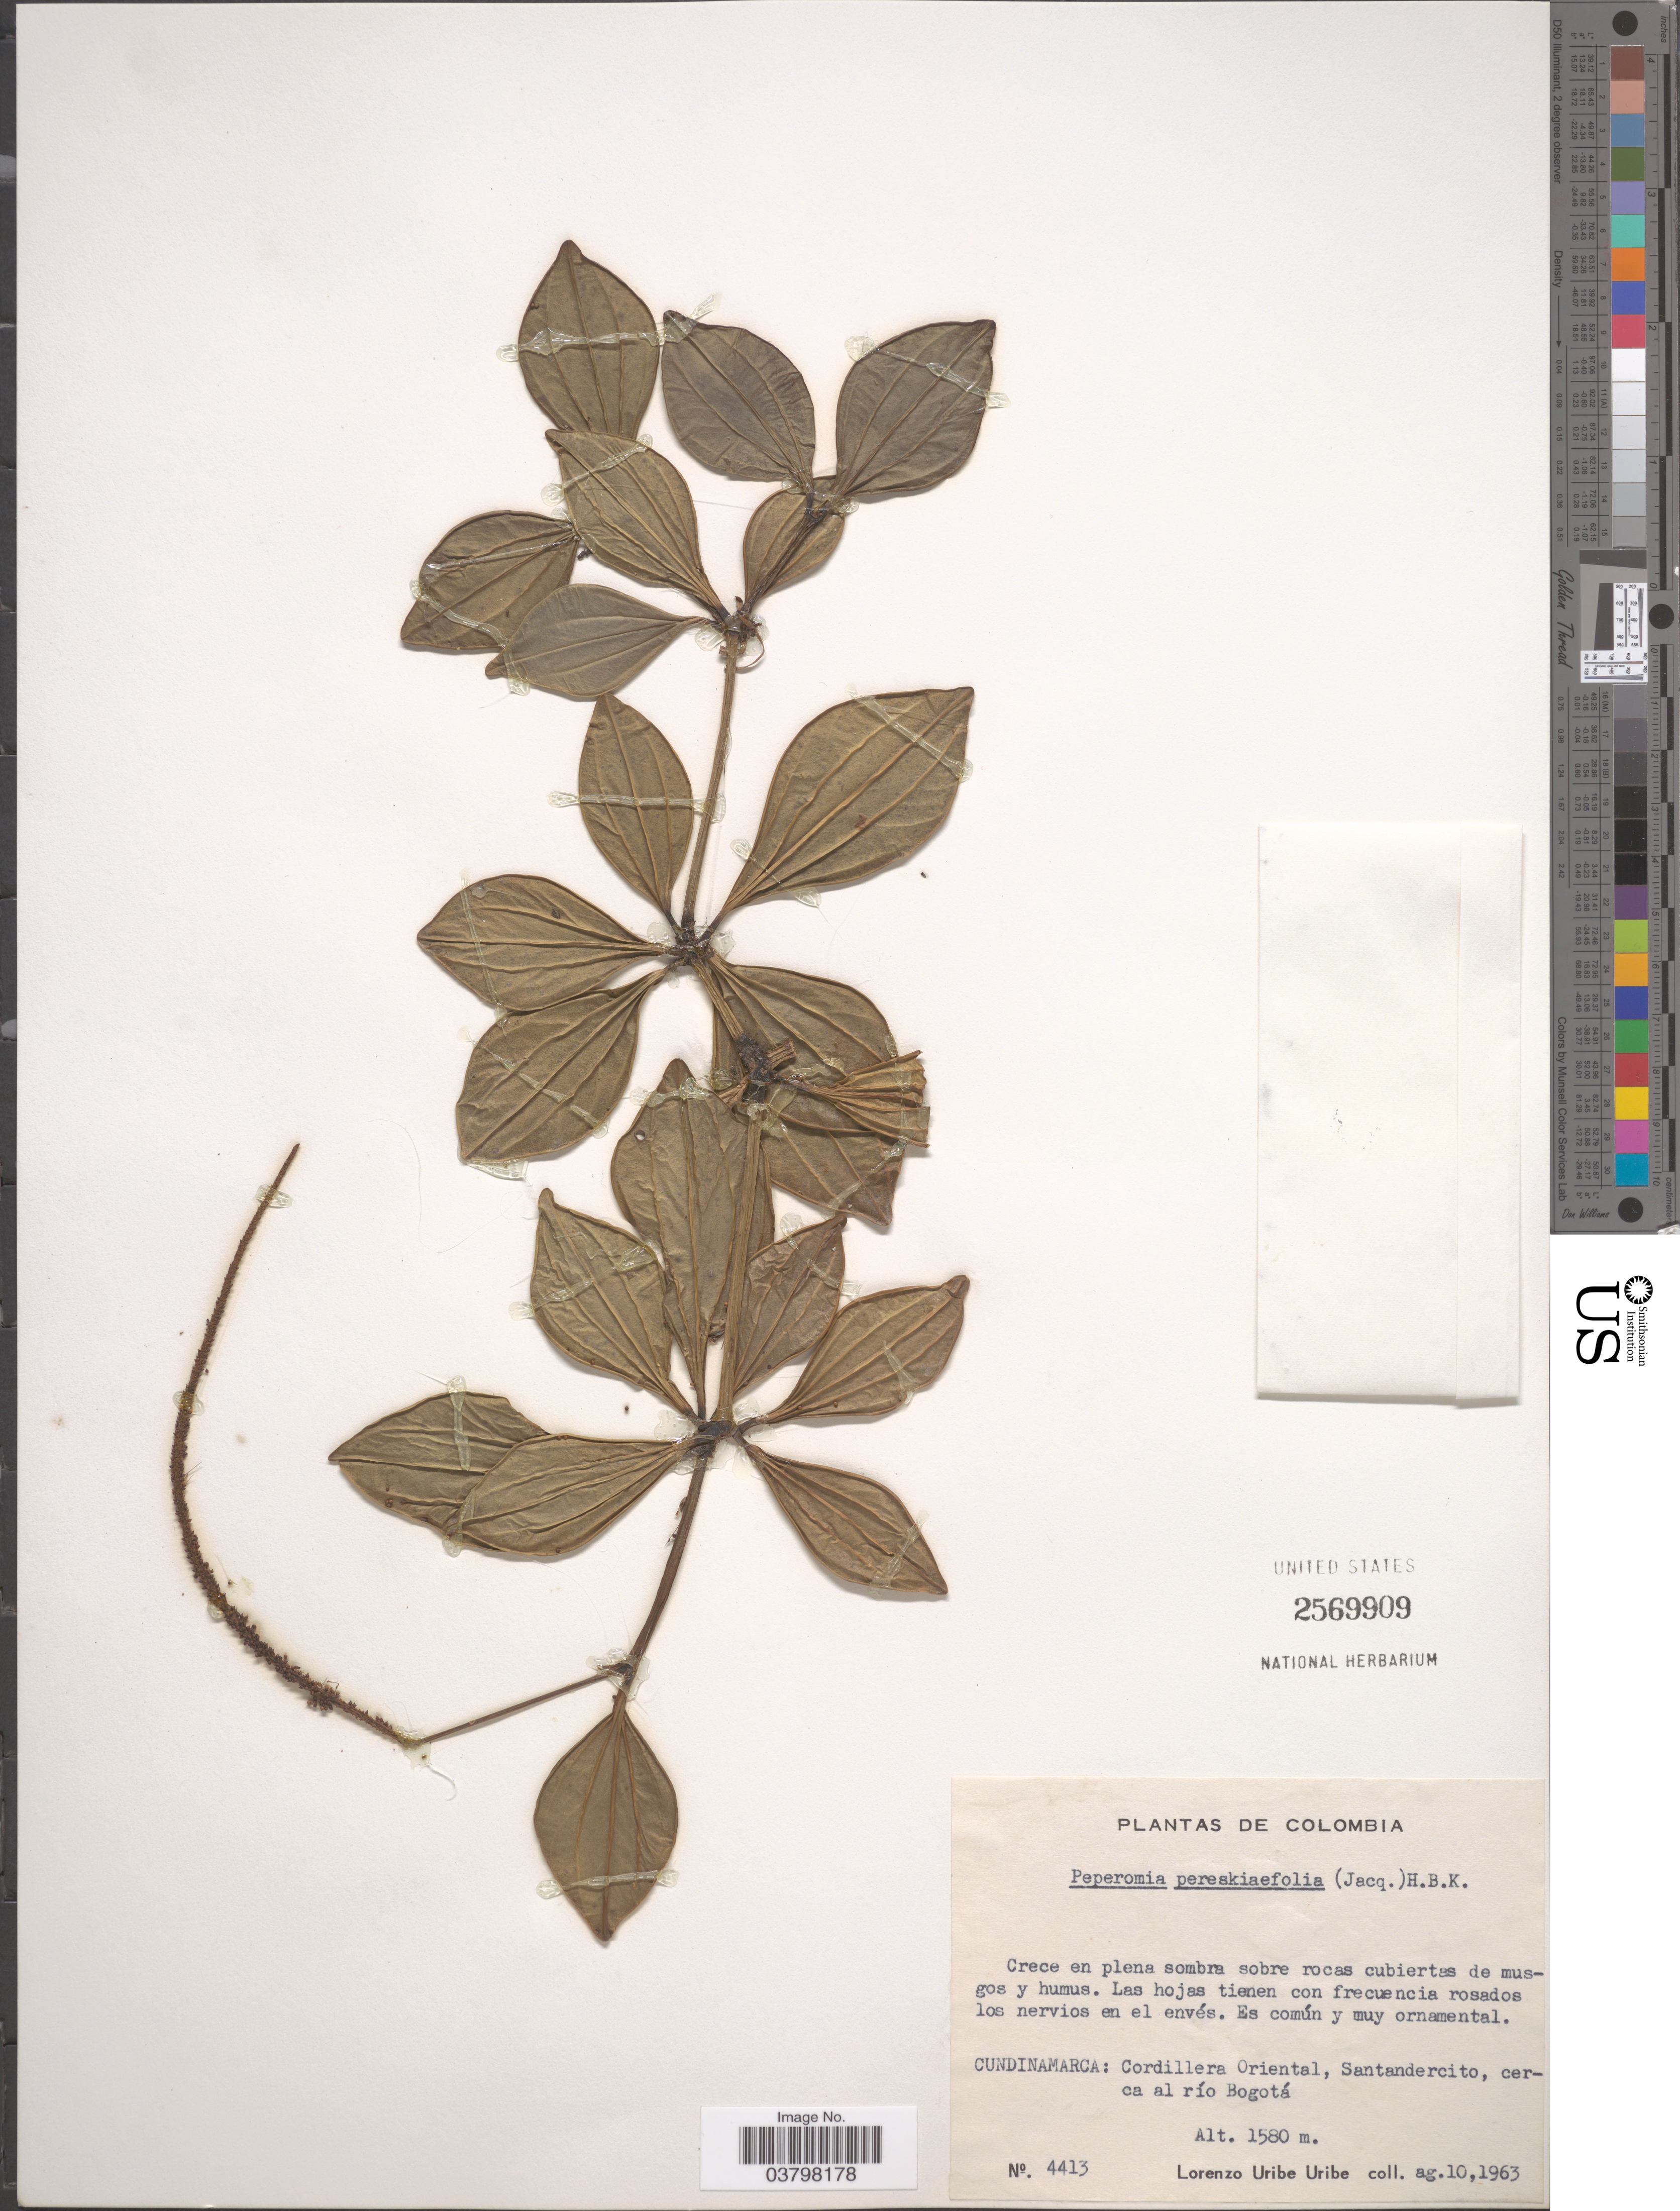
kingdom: Plantae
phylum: Tracheophyta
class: Magnoliopsida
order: Piperales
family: Piperaceae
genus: Peperomia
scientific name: Peperomia pereskiifolia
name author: (Jacq.) Kunth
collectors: L. Uribe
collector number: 4413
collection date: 1963-08-10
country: Colombia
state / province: Cundinamarca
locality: Cordillera Oriental, Santandercito, cerca al río Bogotá.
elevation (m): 1580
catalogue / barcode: US 2569909